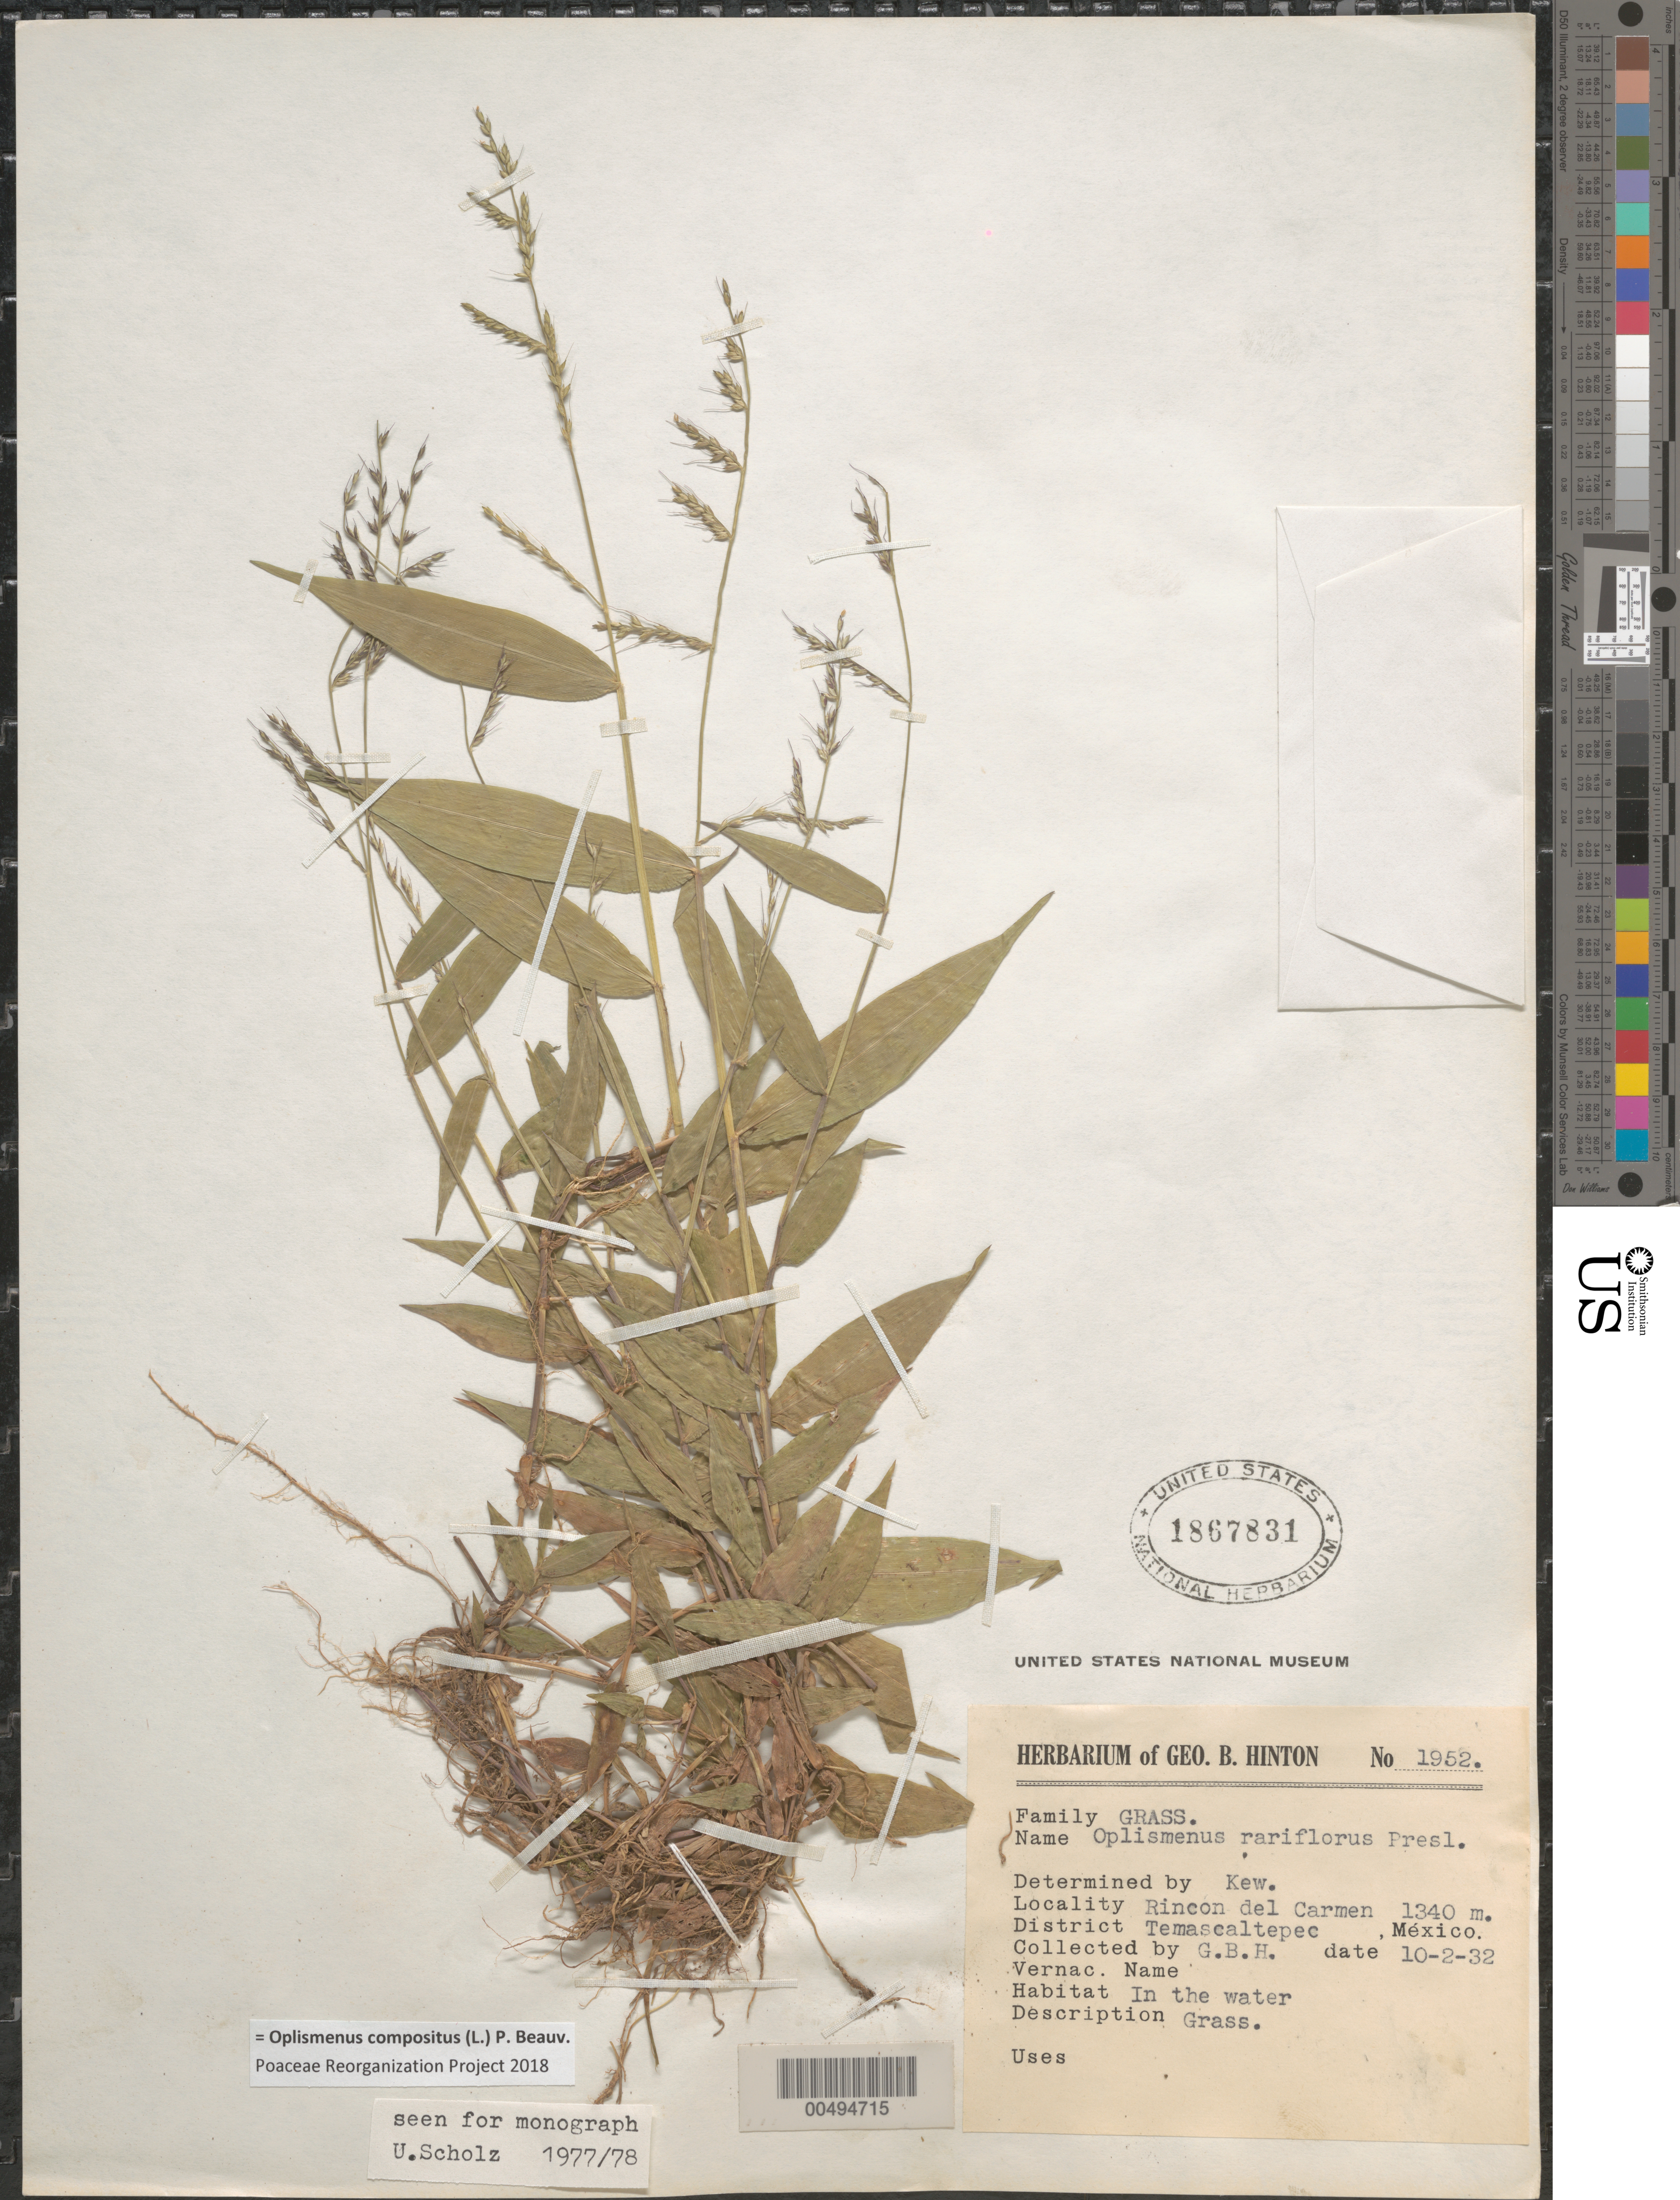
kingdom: Plantae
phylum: Tracheophyta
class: Liliopsida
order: Poales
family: Poaceae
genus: Oplismenus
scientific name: Oplismenus compositus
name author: (L.) P. Beauv.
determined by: Poaceae Reorganization Project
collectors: G. B. Hinton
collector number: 1952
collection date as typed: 10 Feb 1932 to 2 Oct 1932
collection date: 1932-02-10/1932-10-02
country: Mexico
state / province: México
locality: Rincon del Carmen, Dist: Temascaltepec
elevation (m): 1340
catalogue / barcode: US 1867831